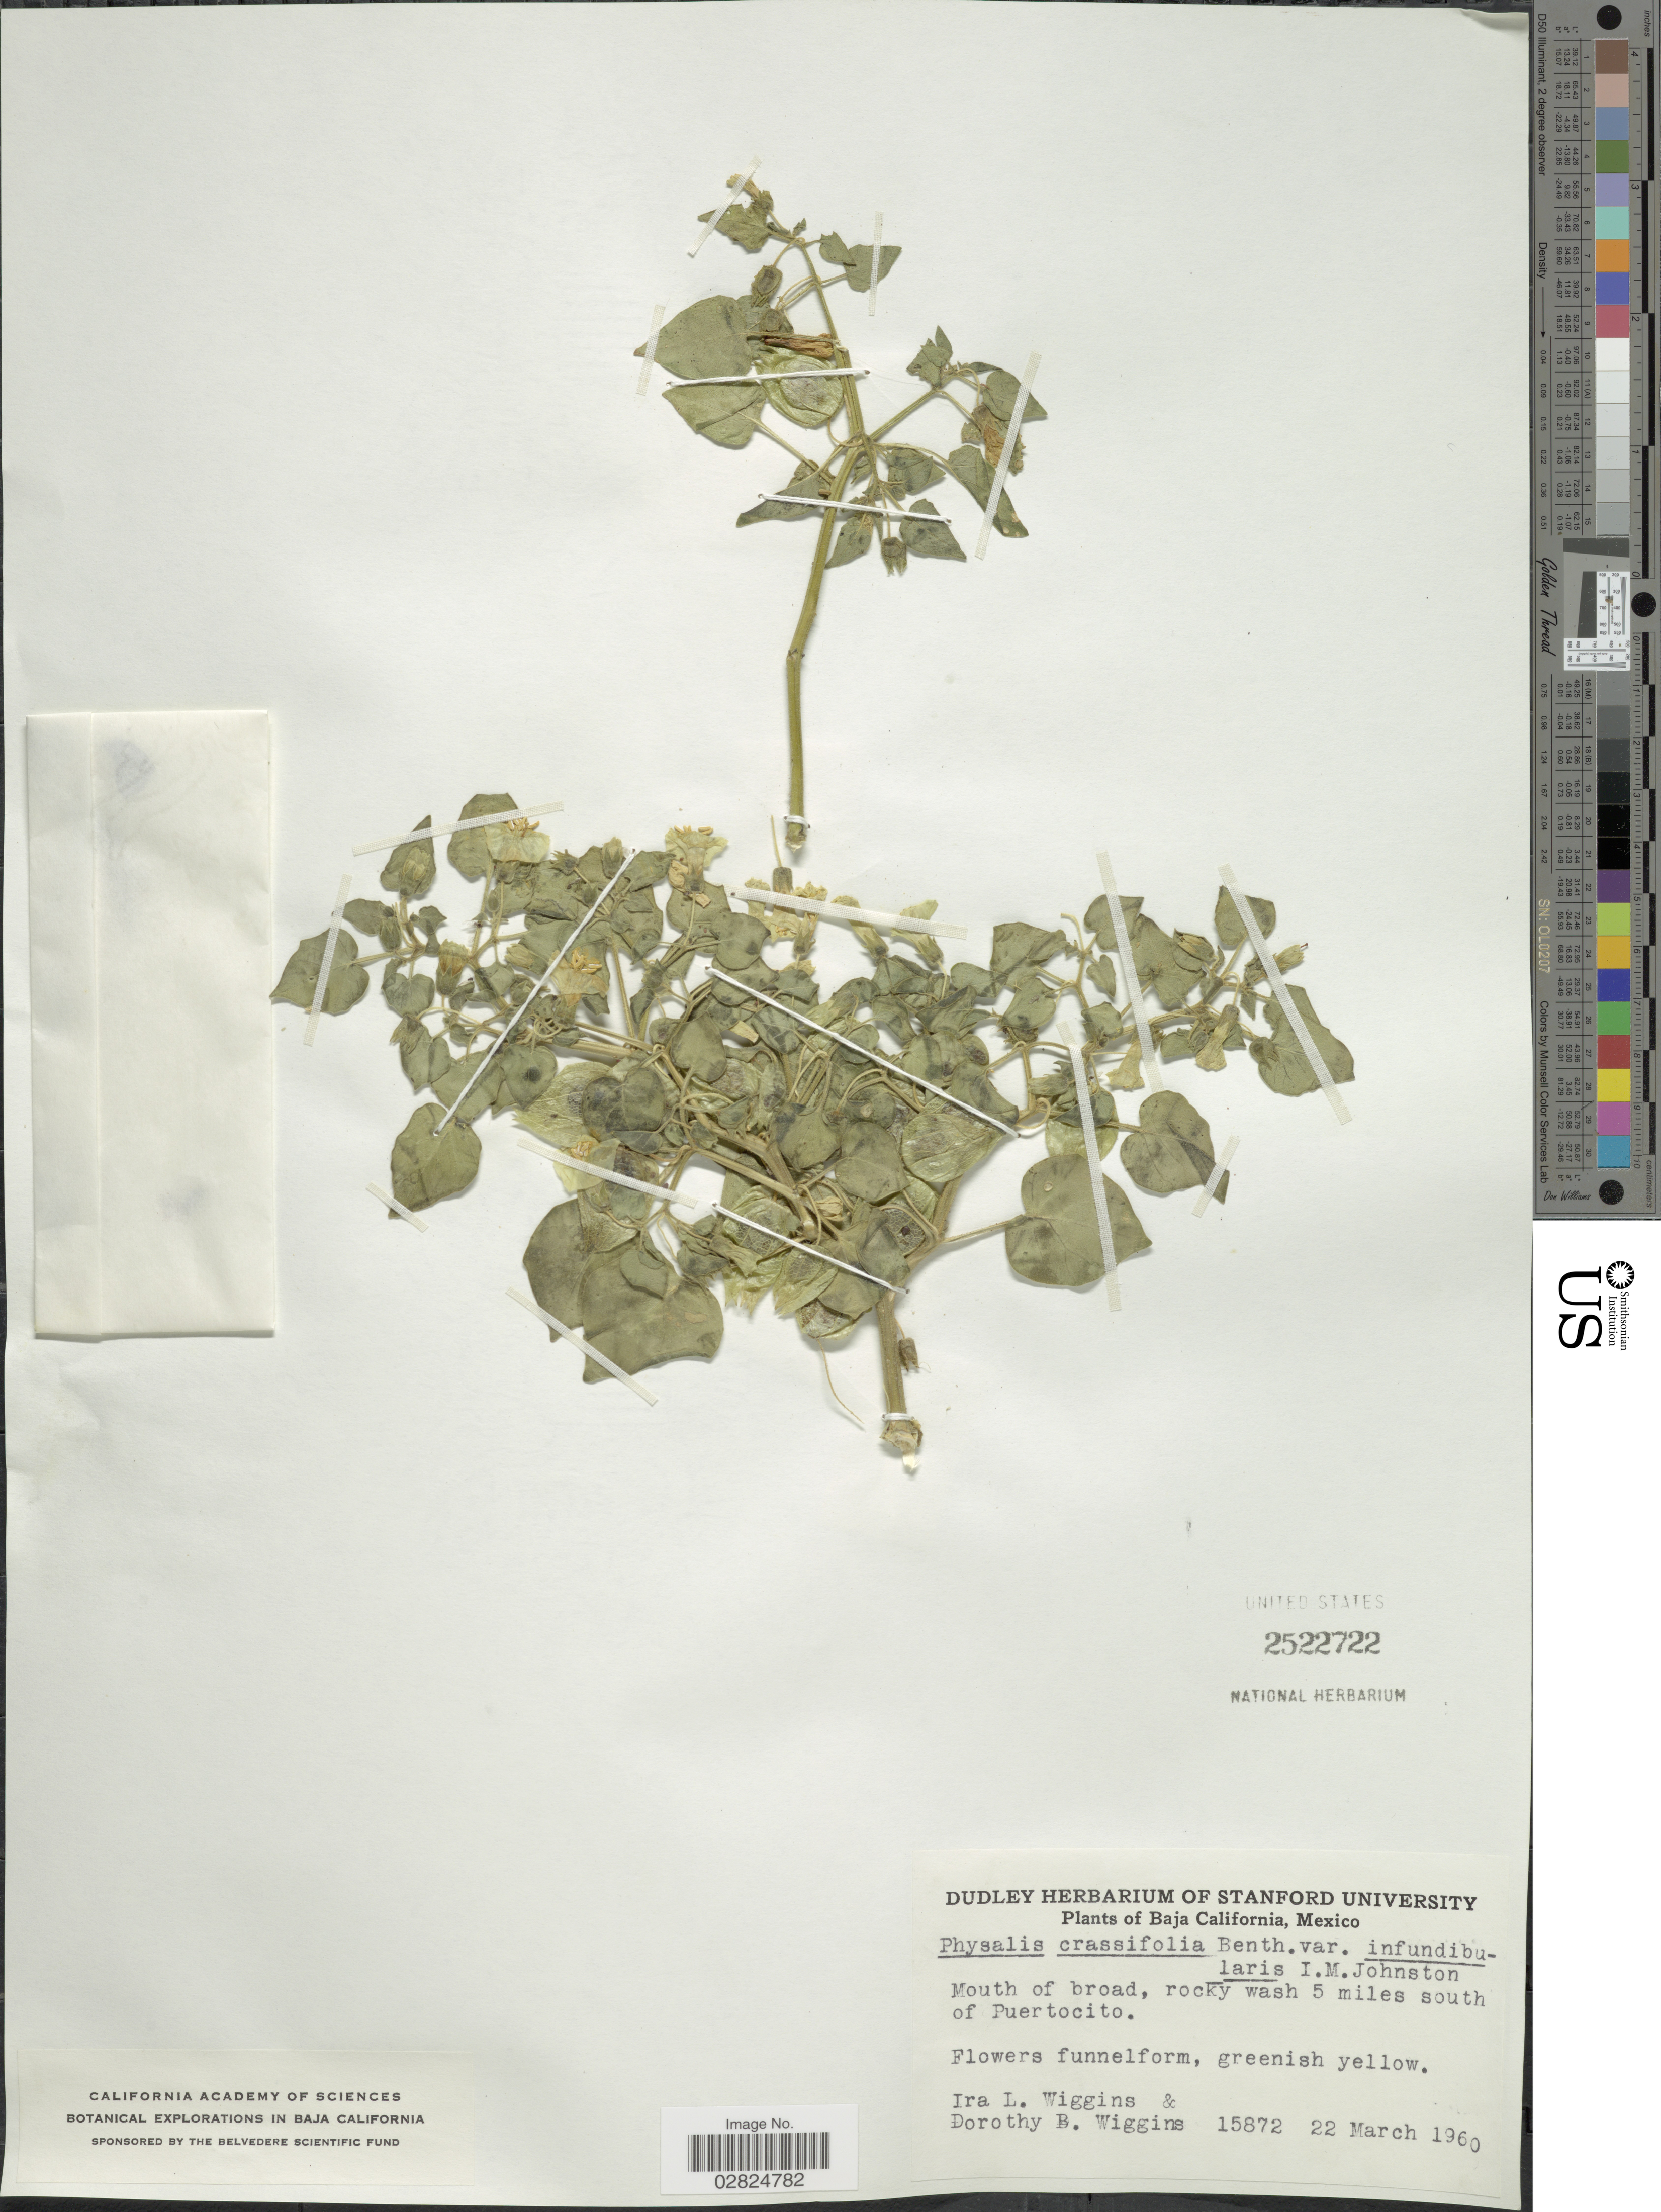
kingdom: Plantae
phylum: Tracheophyta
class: Magnoliopsida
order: Solanales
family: Solanaceae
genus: Physalis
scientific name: Physalis crassifolia var. infundibularis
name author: I.M. Johnst.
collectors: I. L. Wiggins & D. B. Wiggins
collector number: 15872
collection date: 1960-03-22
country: Mexico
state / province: Baja California Norte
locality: Mouth of broad, rocky wash 5 miles south of Puertocito.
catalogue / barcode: US 2522722